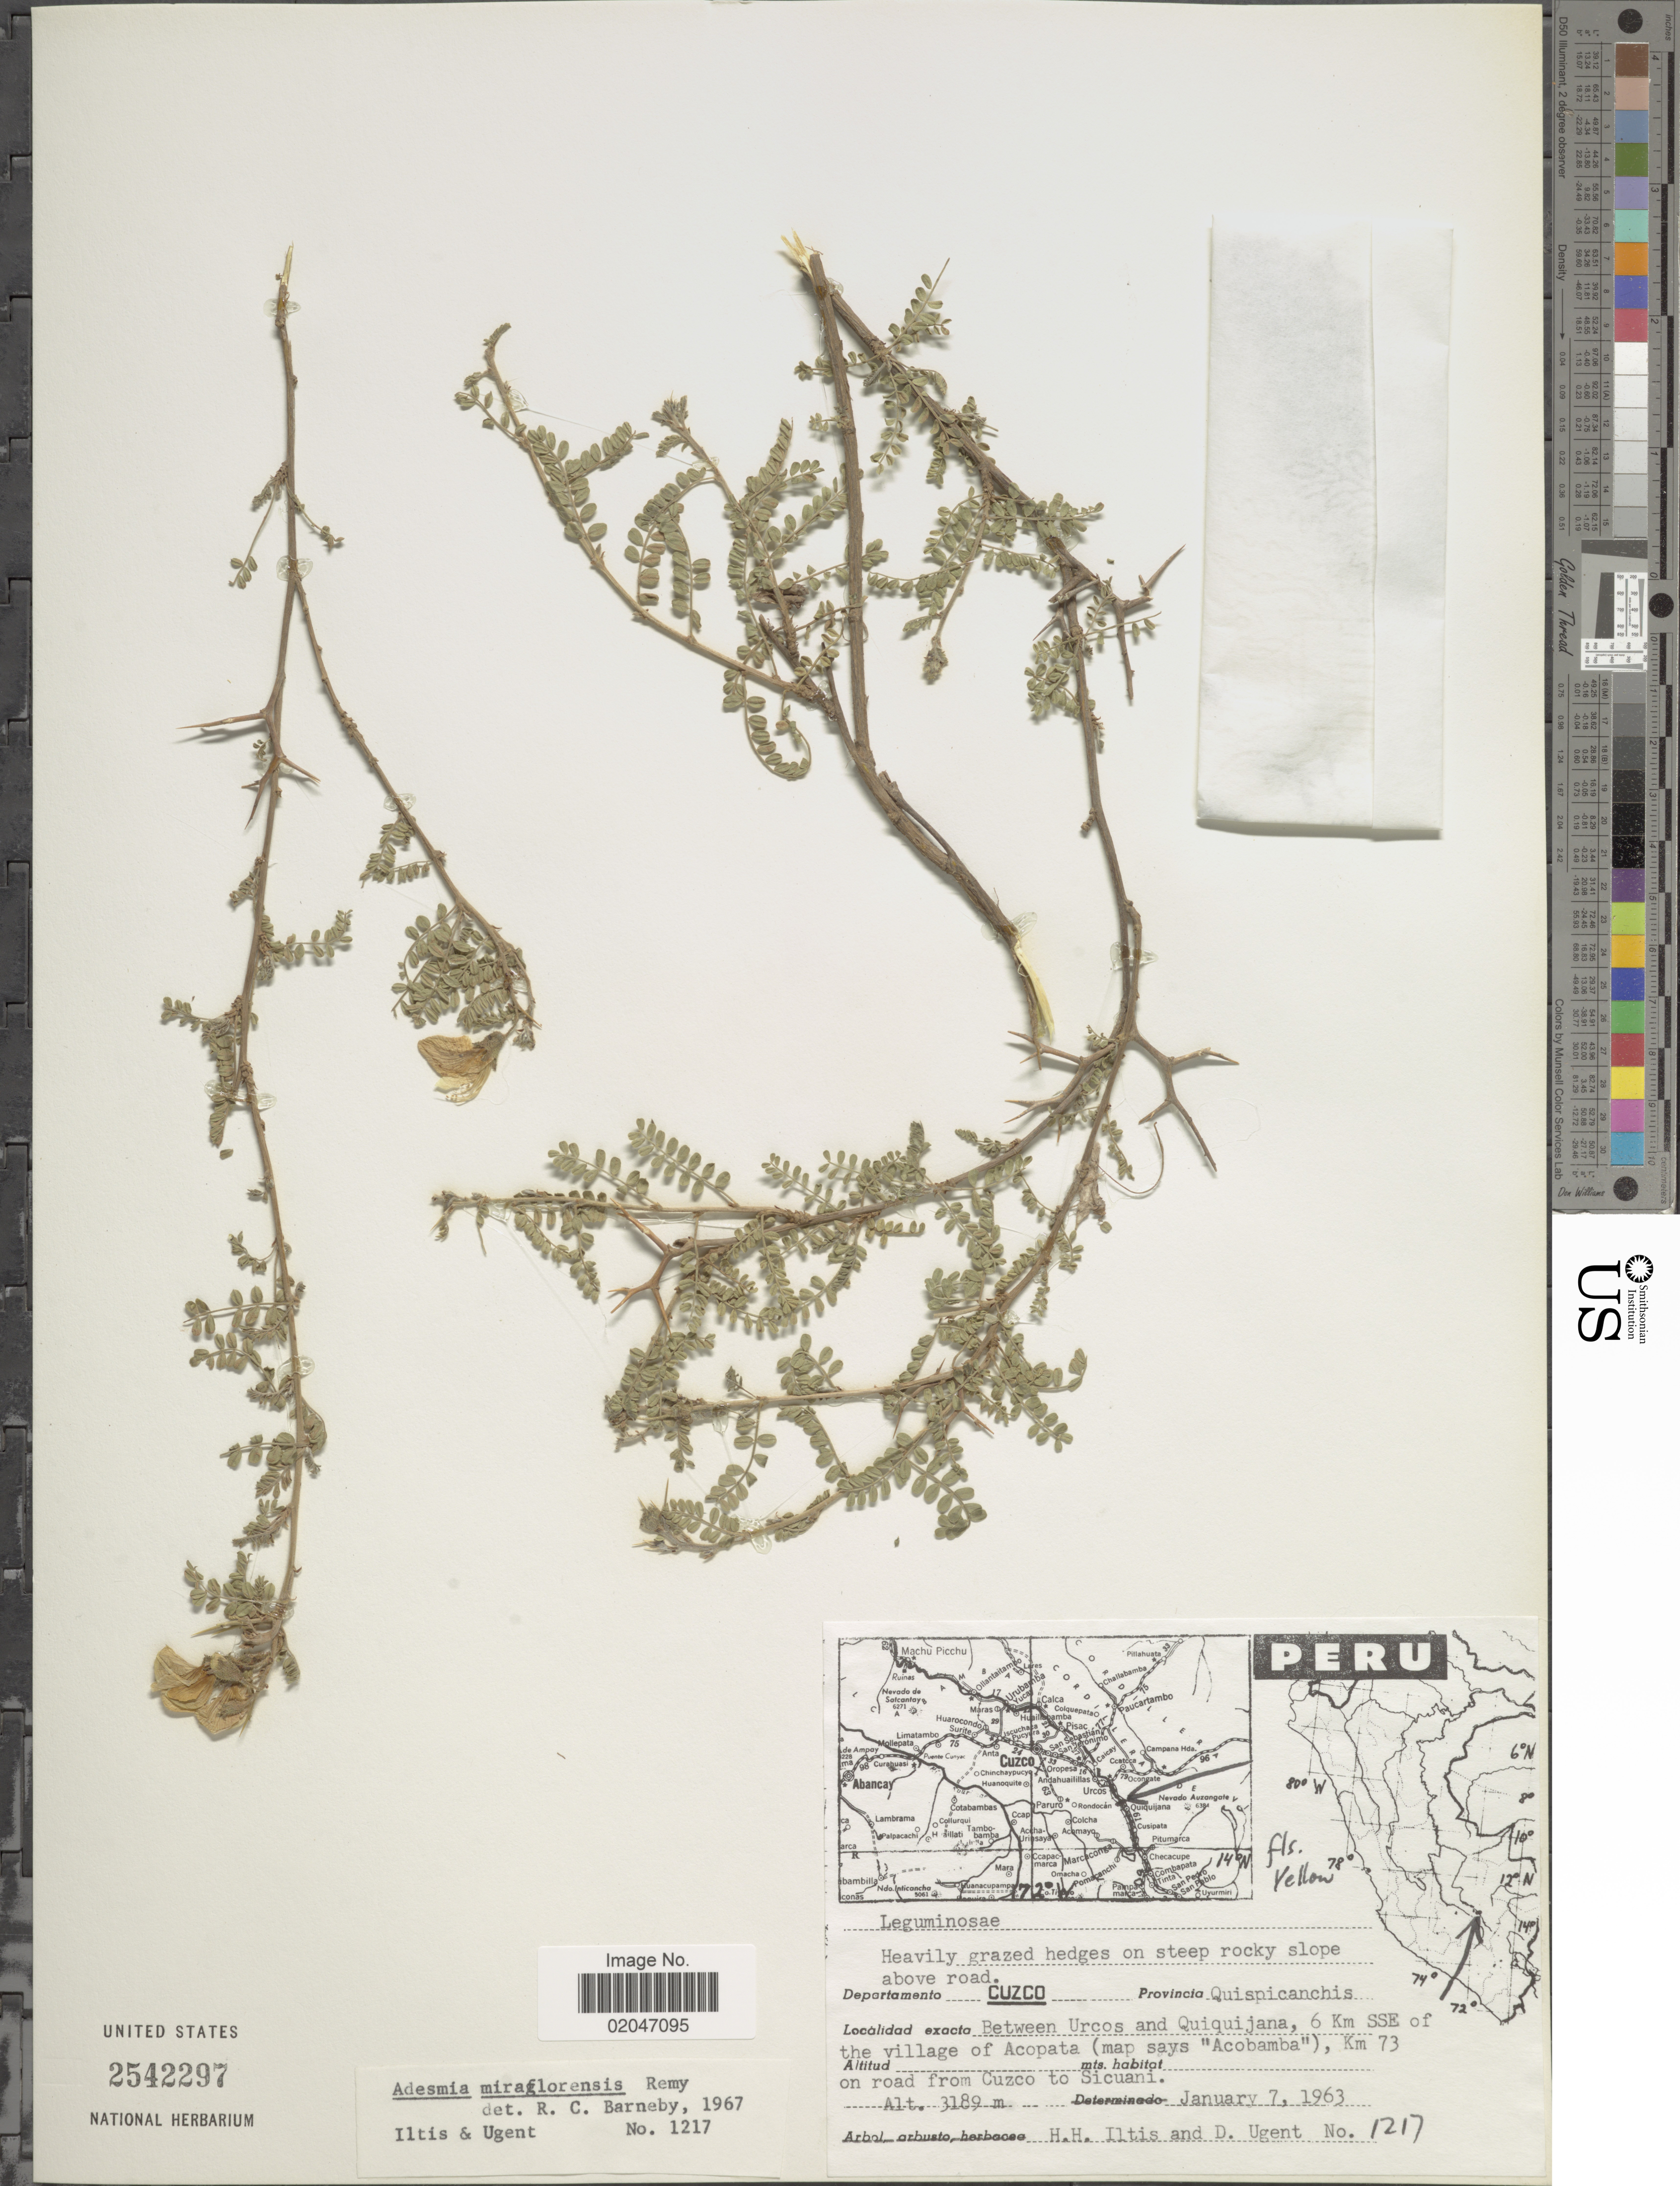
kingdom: Plantae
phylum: Tracheophyta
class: Magnoliopsida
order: Fabales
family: Fabaceae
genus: Adesmia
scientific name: Adesmia miraflorensis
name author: Remy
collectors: H. H. Iltis & D. Ugent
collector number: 1217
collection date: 1963-01-07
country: Peru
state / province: Cusco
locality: On steep rocky slope above road, Cuszo, Prov. Quispicanchis, between Urcos and Quiquijana, 6 Km SSE of the village of Acopata (map sayd "Acobamba"), Km 73 on road from Cuzco to Sicuani.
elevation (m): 3189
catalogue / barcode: US 2542297